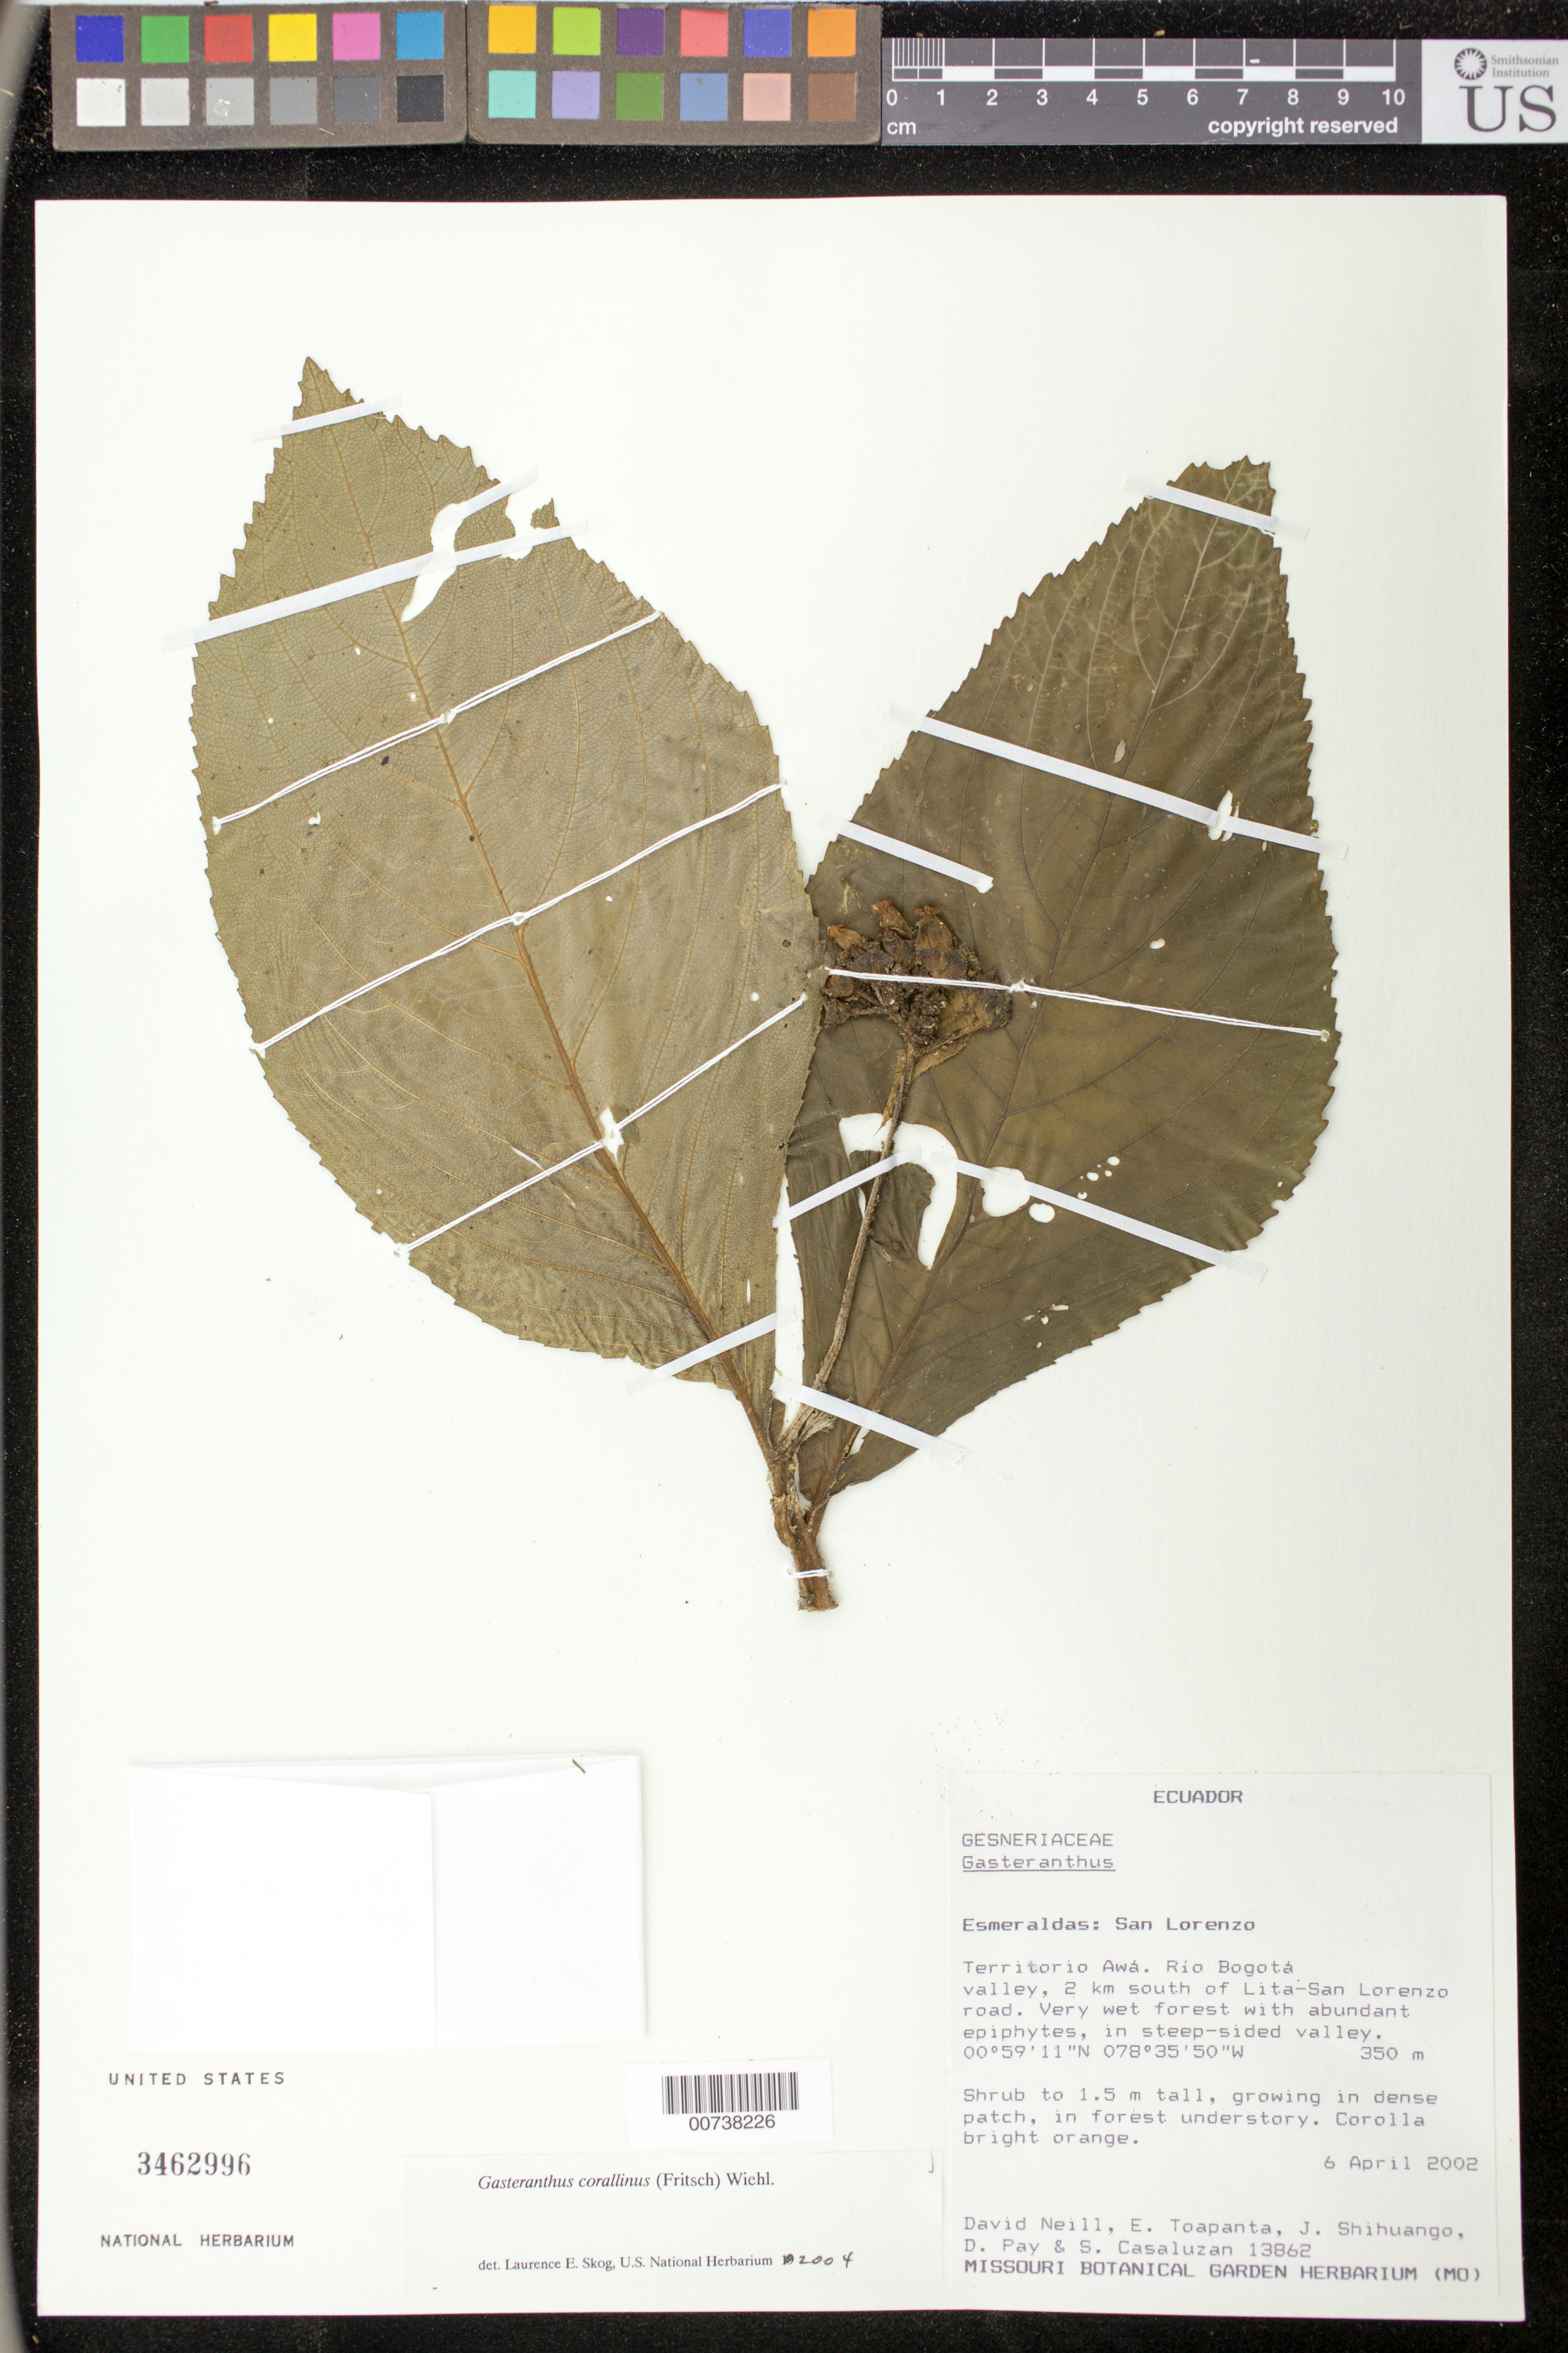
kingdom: Plantae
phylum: Tracheophyta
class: Magnoliopsida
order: Lamiales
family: Gesneriaceae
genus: Gasteranthus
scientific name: Gasteranthus corallinus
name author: (Fritsch) Wiehler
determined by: Skog, Laurence E.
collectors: D. A. Neill, E. Toapanta, J. Shihuango, D. Pay & S. Casaluzan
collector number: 13862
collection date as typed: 06 Apr 2002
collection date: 2002-04-06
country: Ecuador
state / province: Esmeraldas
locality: San Lorenzo. Territorio Awá. Río Bogotá valley, 2 km south of Lita-San Lorenzo road.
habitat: Very wet forest with abundant epiphytes, in steep-sided valley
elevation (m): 350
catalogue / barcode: US 3462996